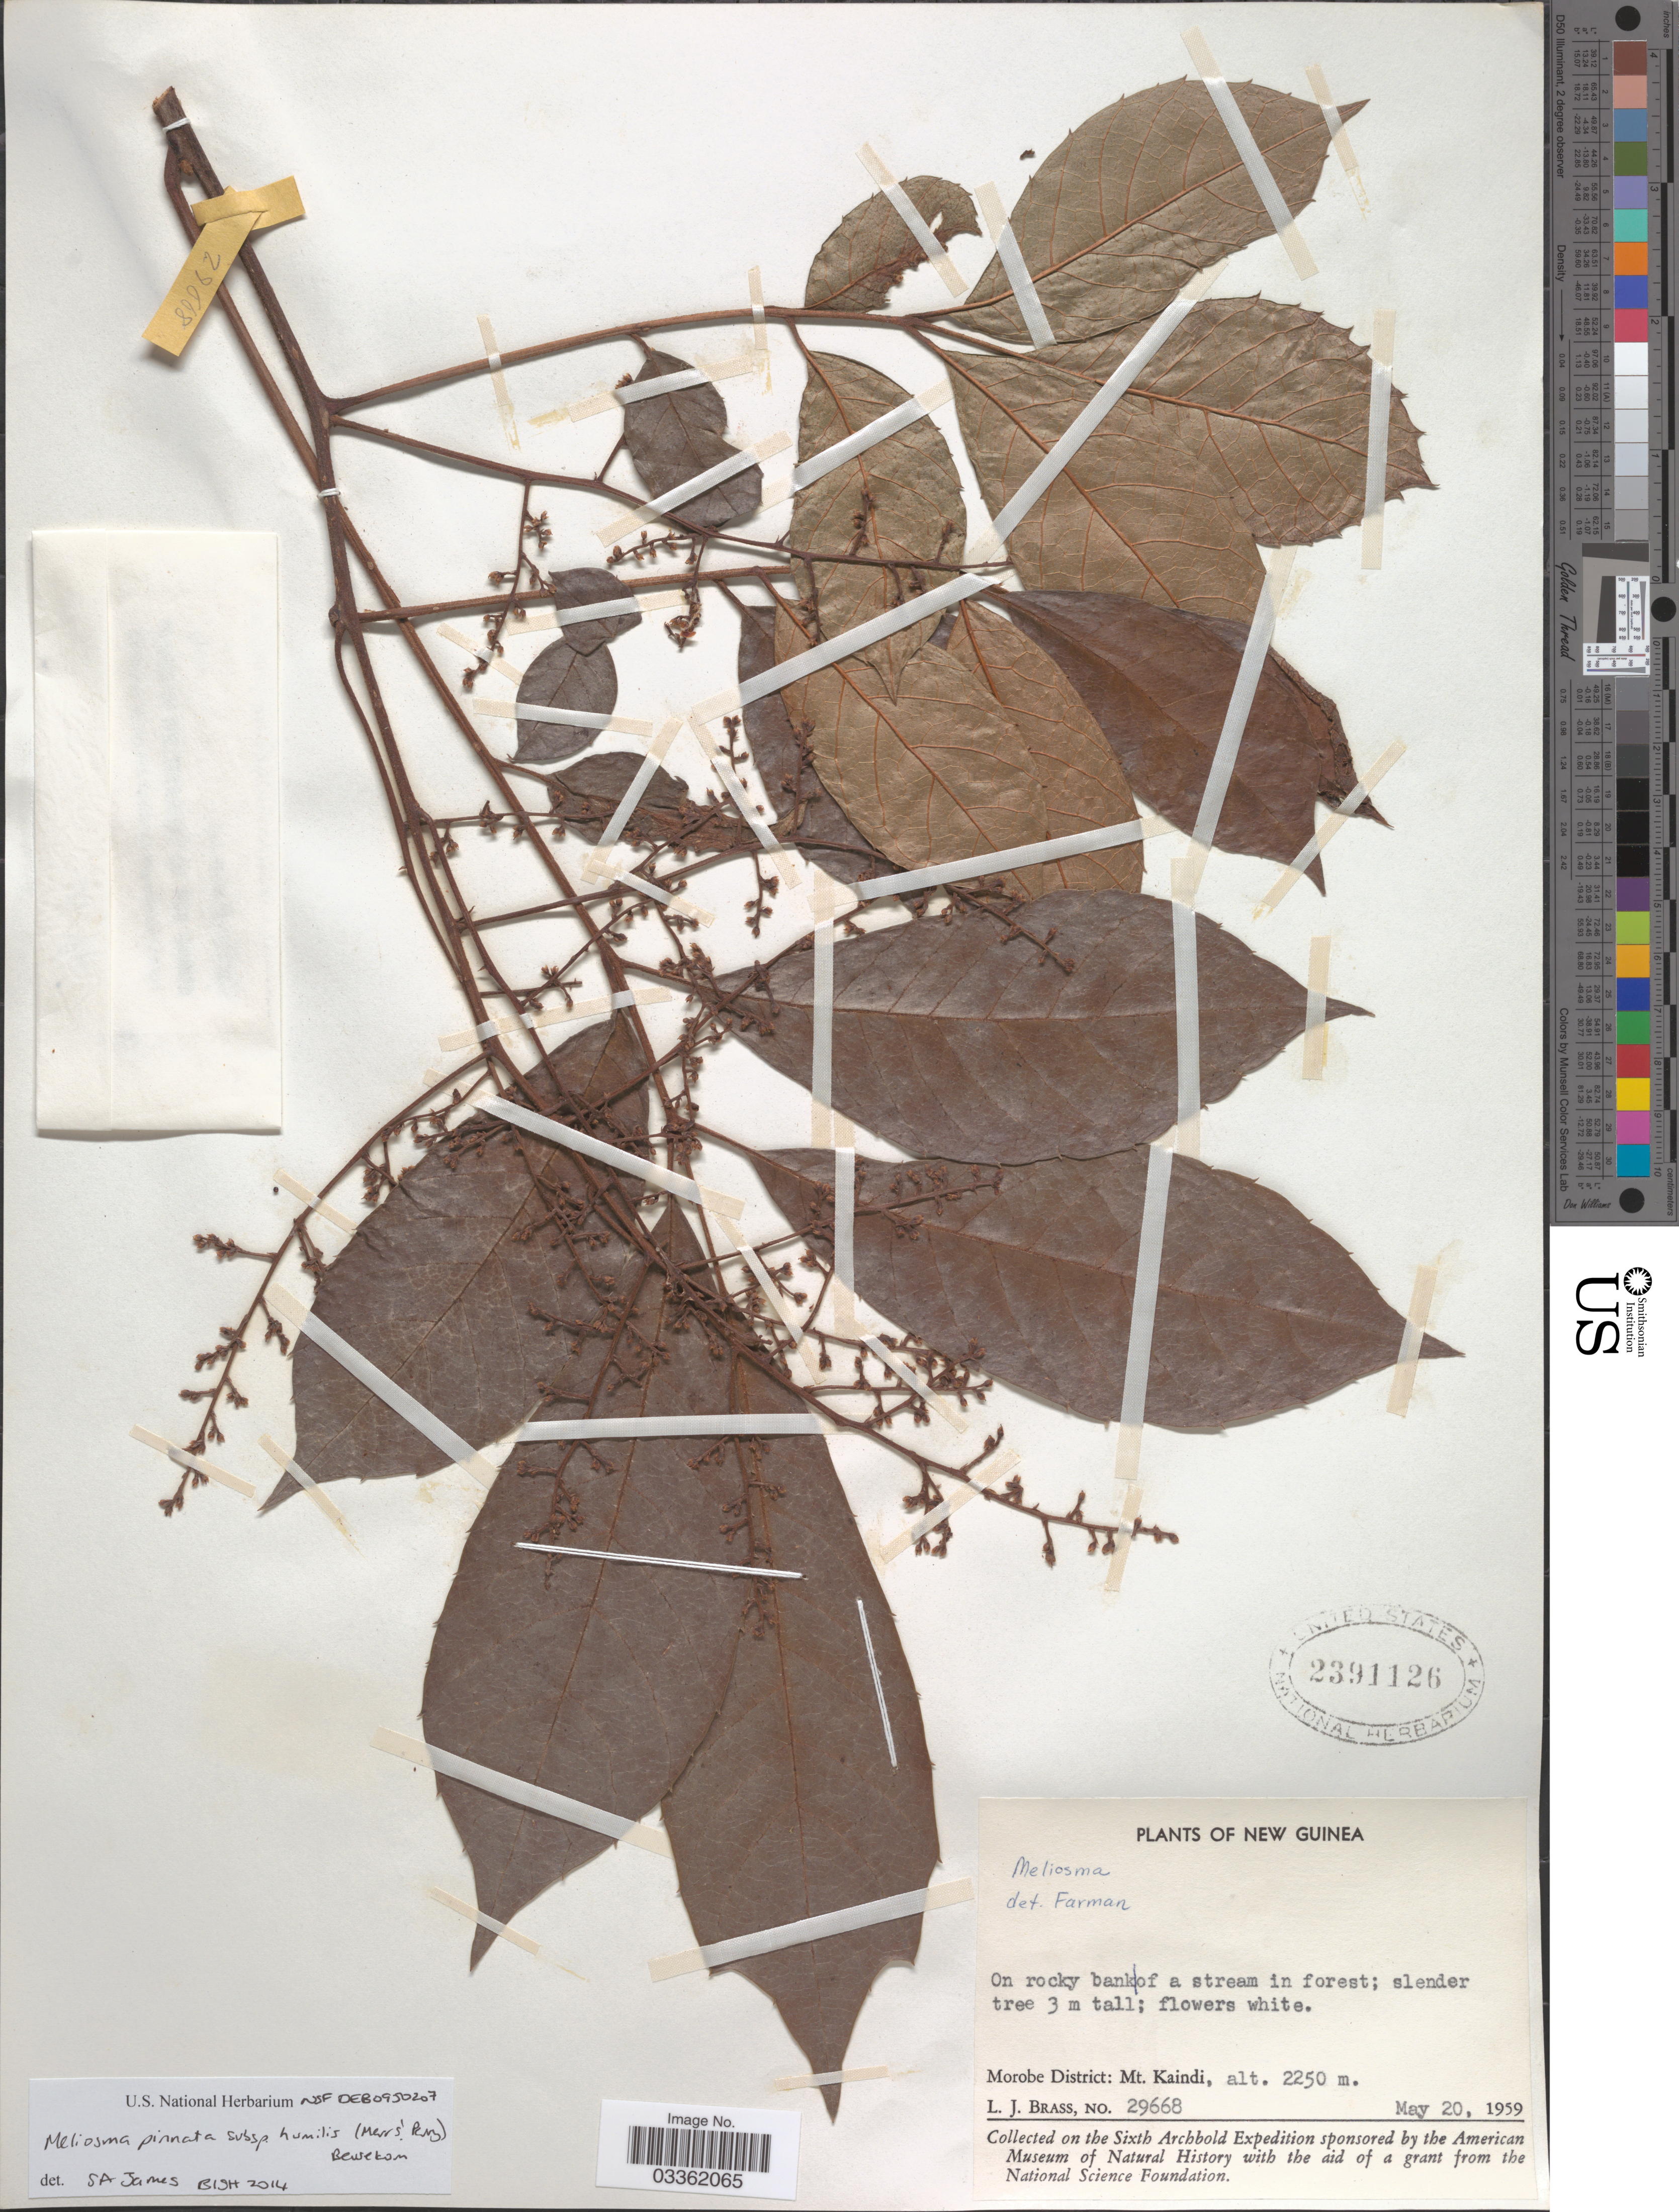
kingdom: Plantae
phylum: Tracheophyta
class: Magnoliopsida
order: Proteales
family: Sabiaceae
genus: Meliosma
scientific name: Meliosma pinnata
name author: Maxim.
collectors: L. J. Brass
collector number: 29668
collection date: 1959-05-20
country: Papua New Guinea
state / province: Morobe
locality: New Guinea. Morobe District: Mt. Kaindi.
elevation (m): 2250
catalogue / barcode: US 2391126